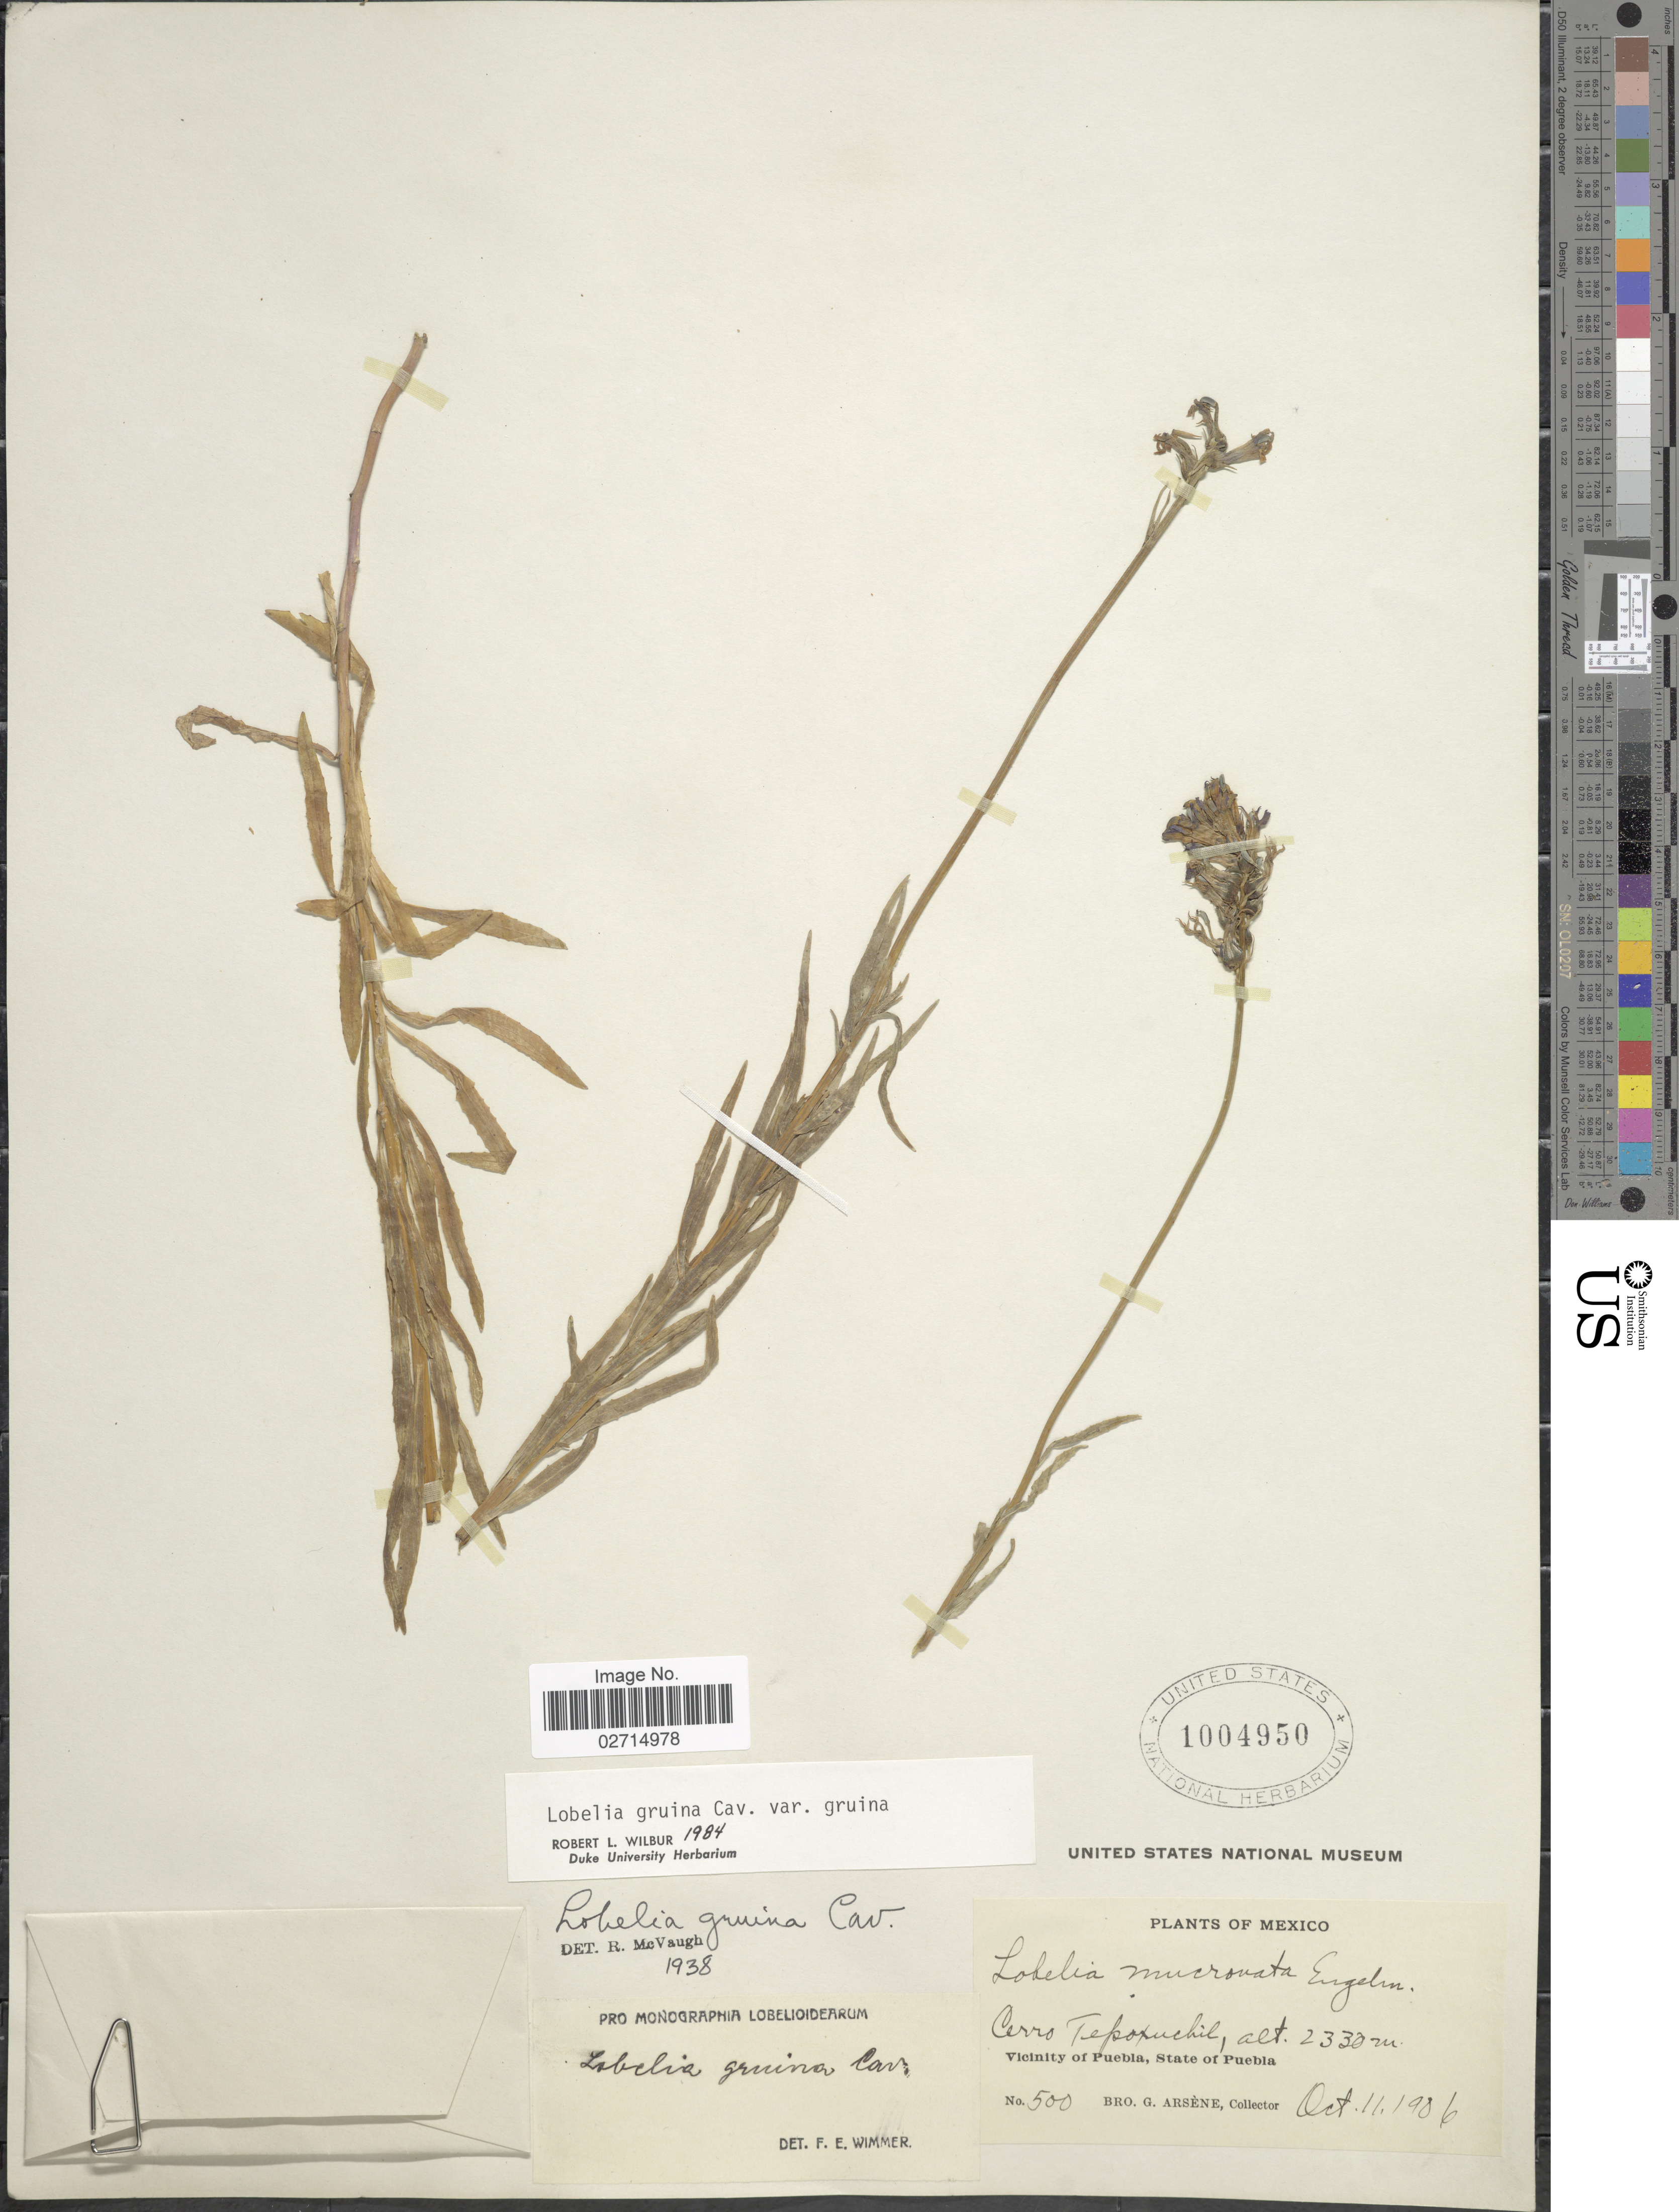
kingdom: Plantae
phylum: Tracheophyta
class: Magnoliopsida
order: Asterales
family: Campanulaceae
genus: Lobelia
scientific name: Lobelia gruina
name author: Cav.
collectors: Bro. G. Arsène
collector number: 500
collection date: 1986-10-11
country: Mexico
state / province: Puebla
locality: Cerro Tepoxuchil, Vicinity of Puebla, State of Puebla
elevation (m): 2330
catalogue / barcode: US 1004950